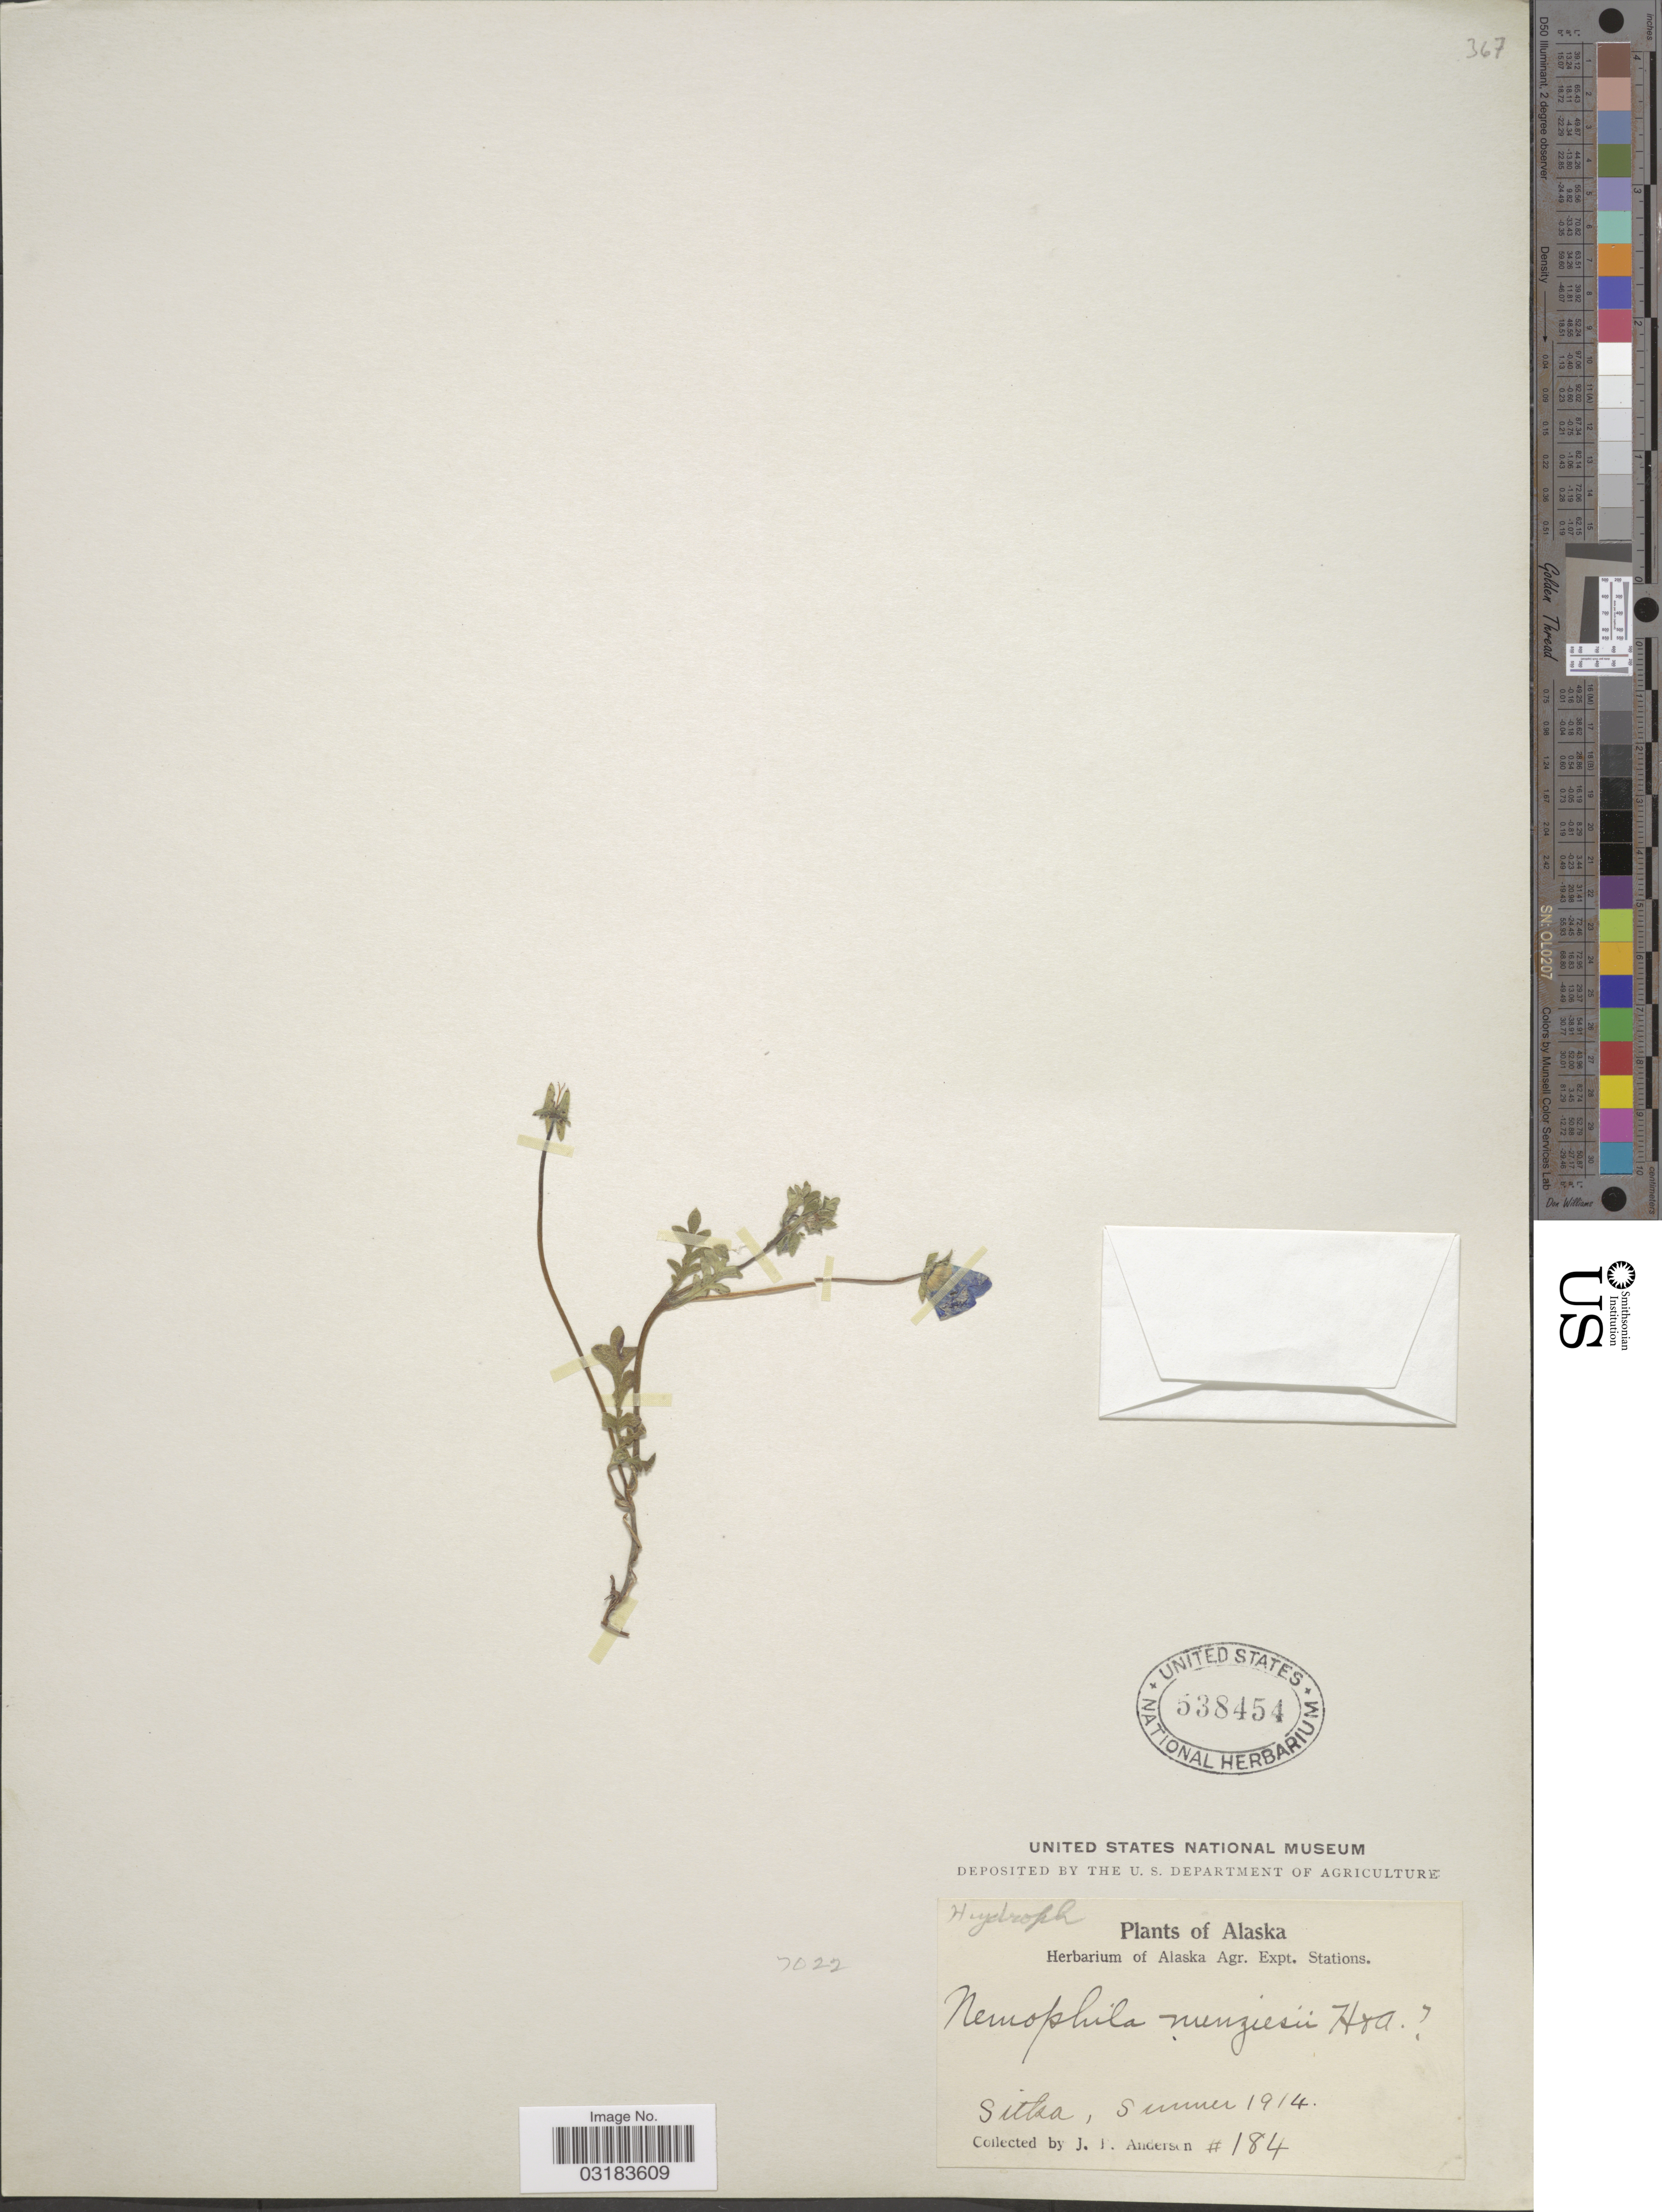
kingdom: Plantae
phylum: Tracheophyta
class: Magnoliopsida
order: Boraginales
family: Hydrophyllaceae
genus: Nemophila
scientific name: Nemophila menziesii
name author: Hook. & Arn.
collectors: J. P. Anderson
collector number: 184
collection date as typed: Summer 1914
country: United States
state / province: Alaska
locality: Sitka.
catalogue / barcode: US 538454